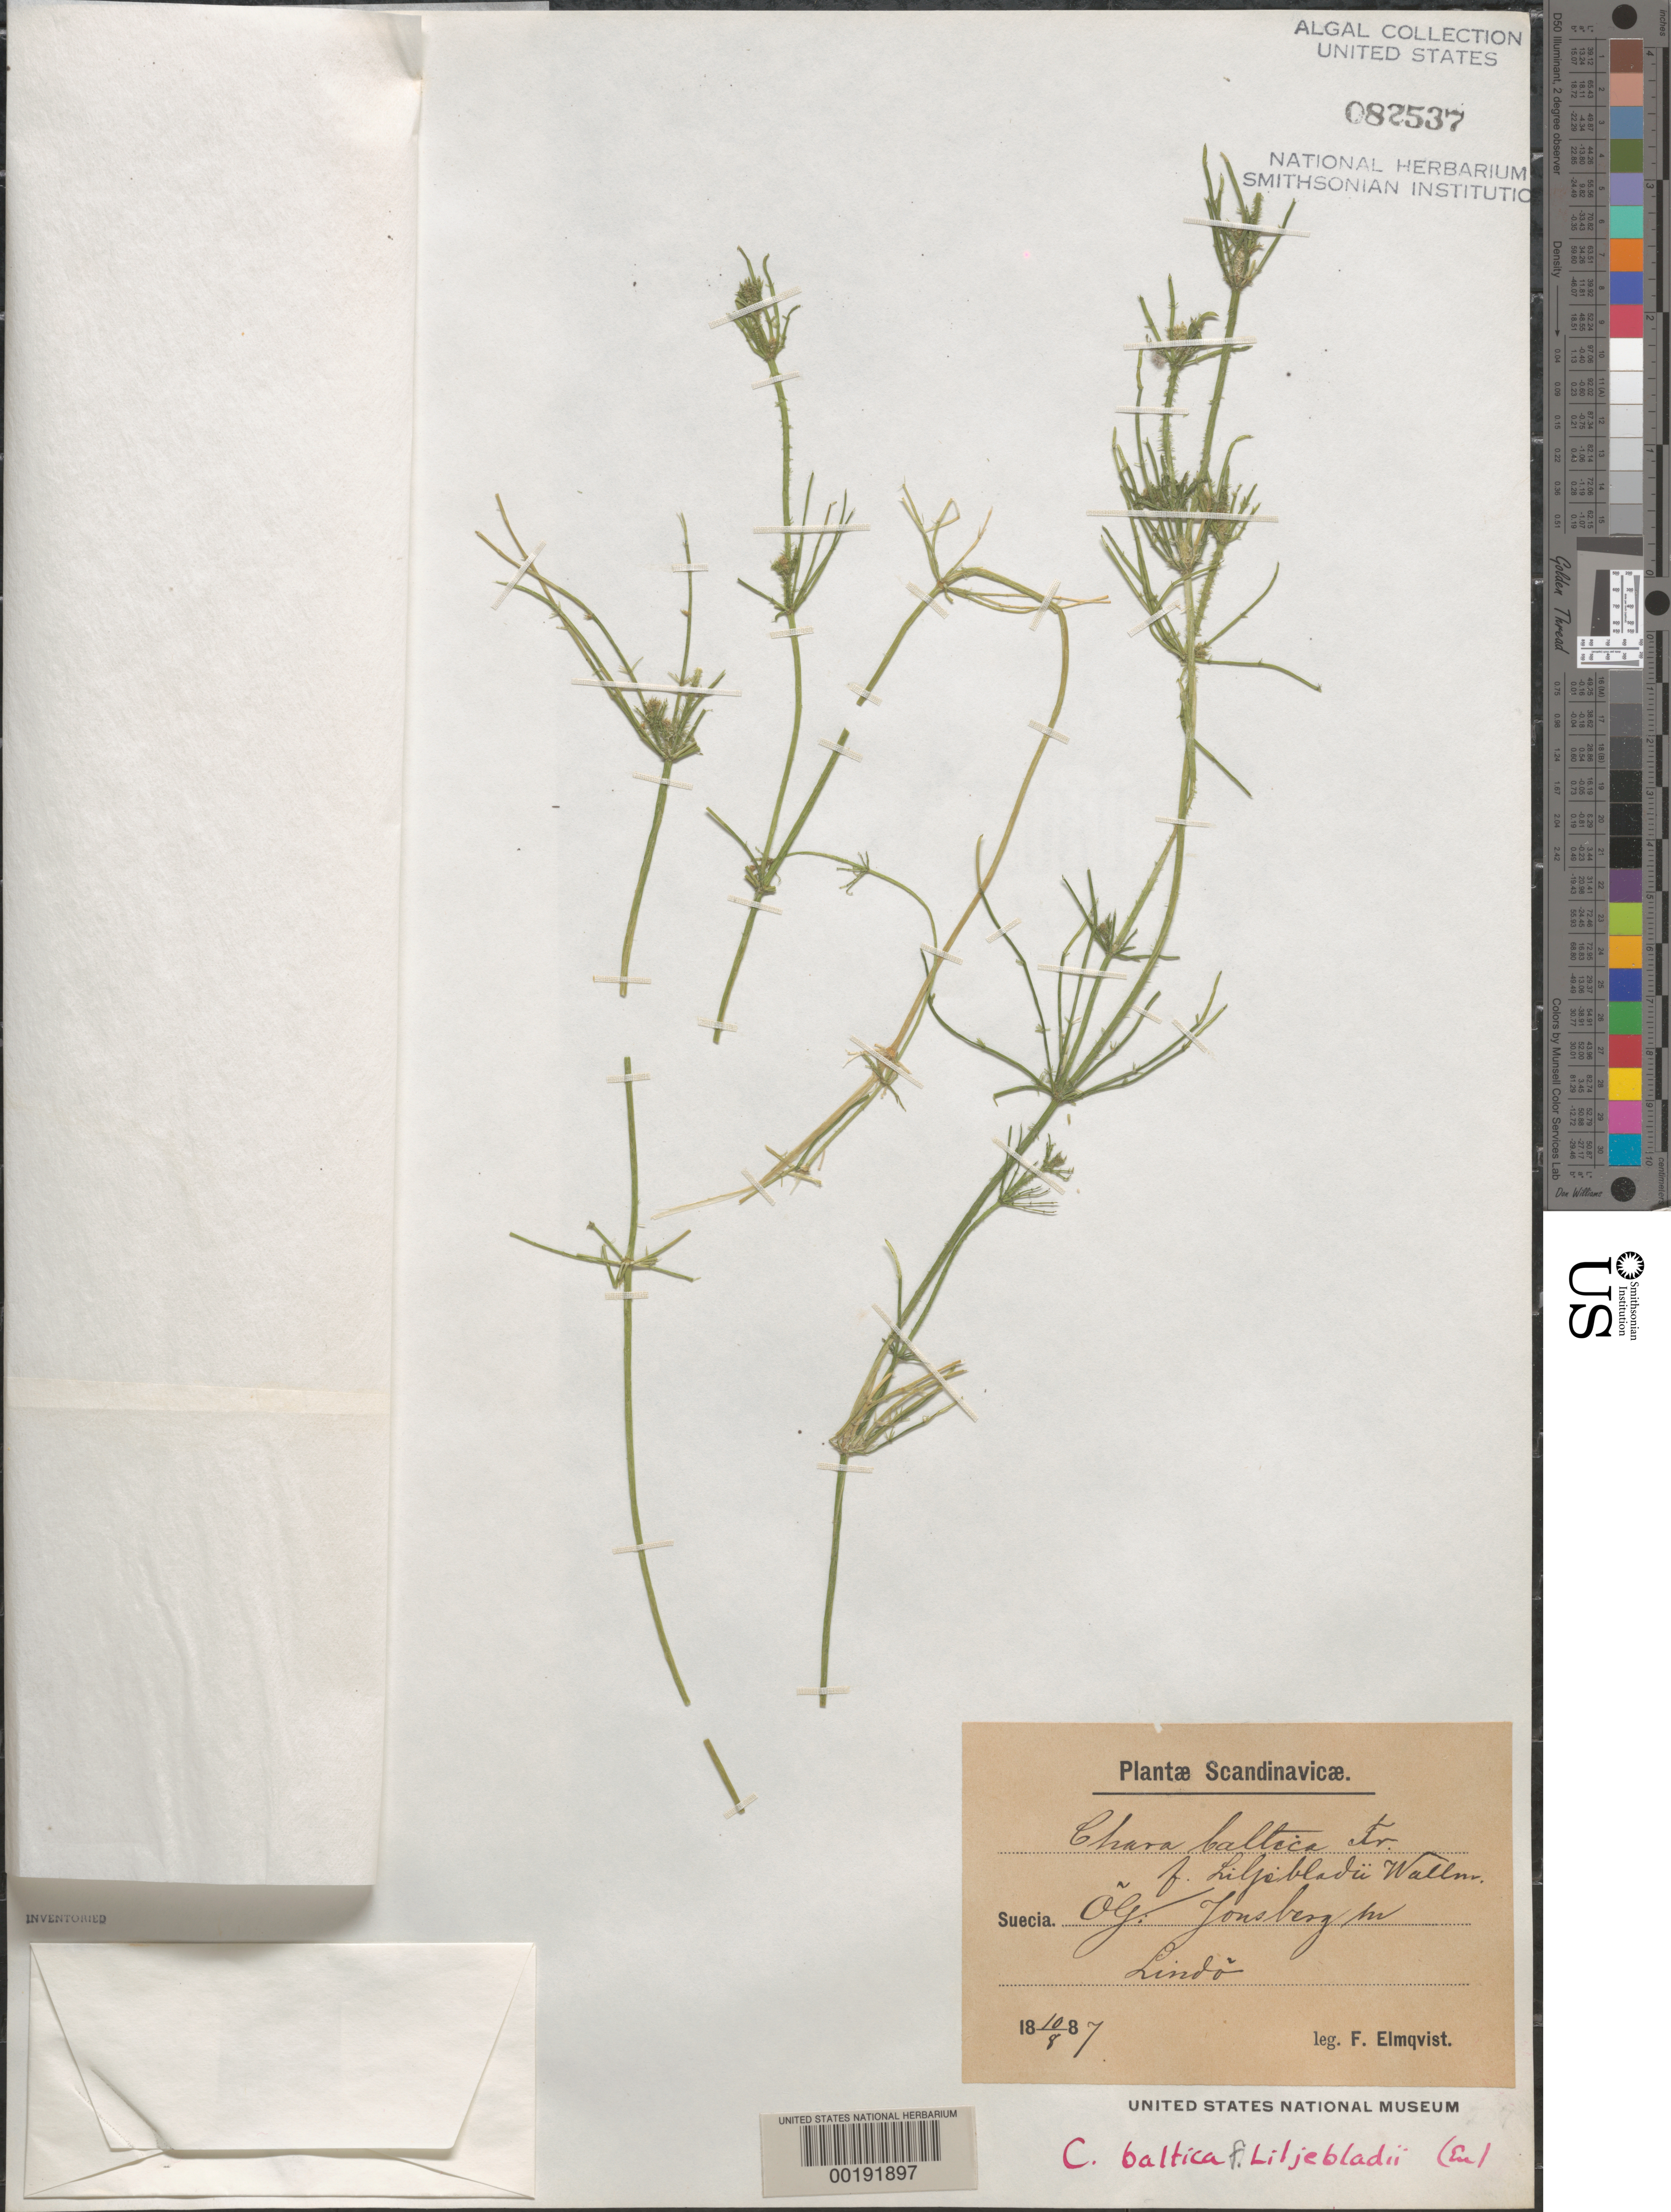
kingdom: Plantae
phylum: Charophyta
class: Charophyceae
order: Charales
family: Characeae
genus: Chara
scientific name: Chara baltica f. liljebladii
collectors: F. Elmquist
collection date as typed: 10 Aug 1887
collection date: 1887-08-10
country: Sweden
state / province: Ostergotland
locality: Jonsberg, lindo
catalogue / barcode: US 82537